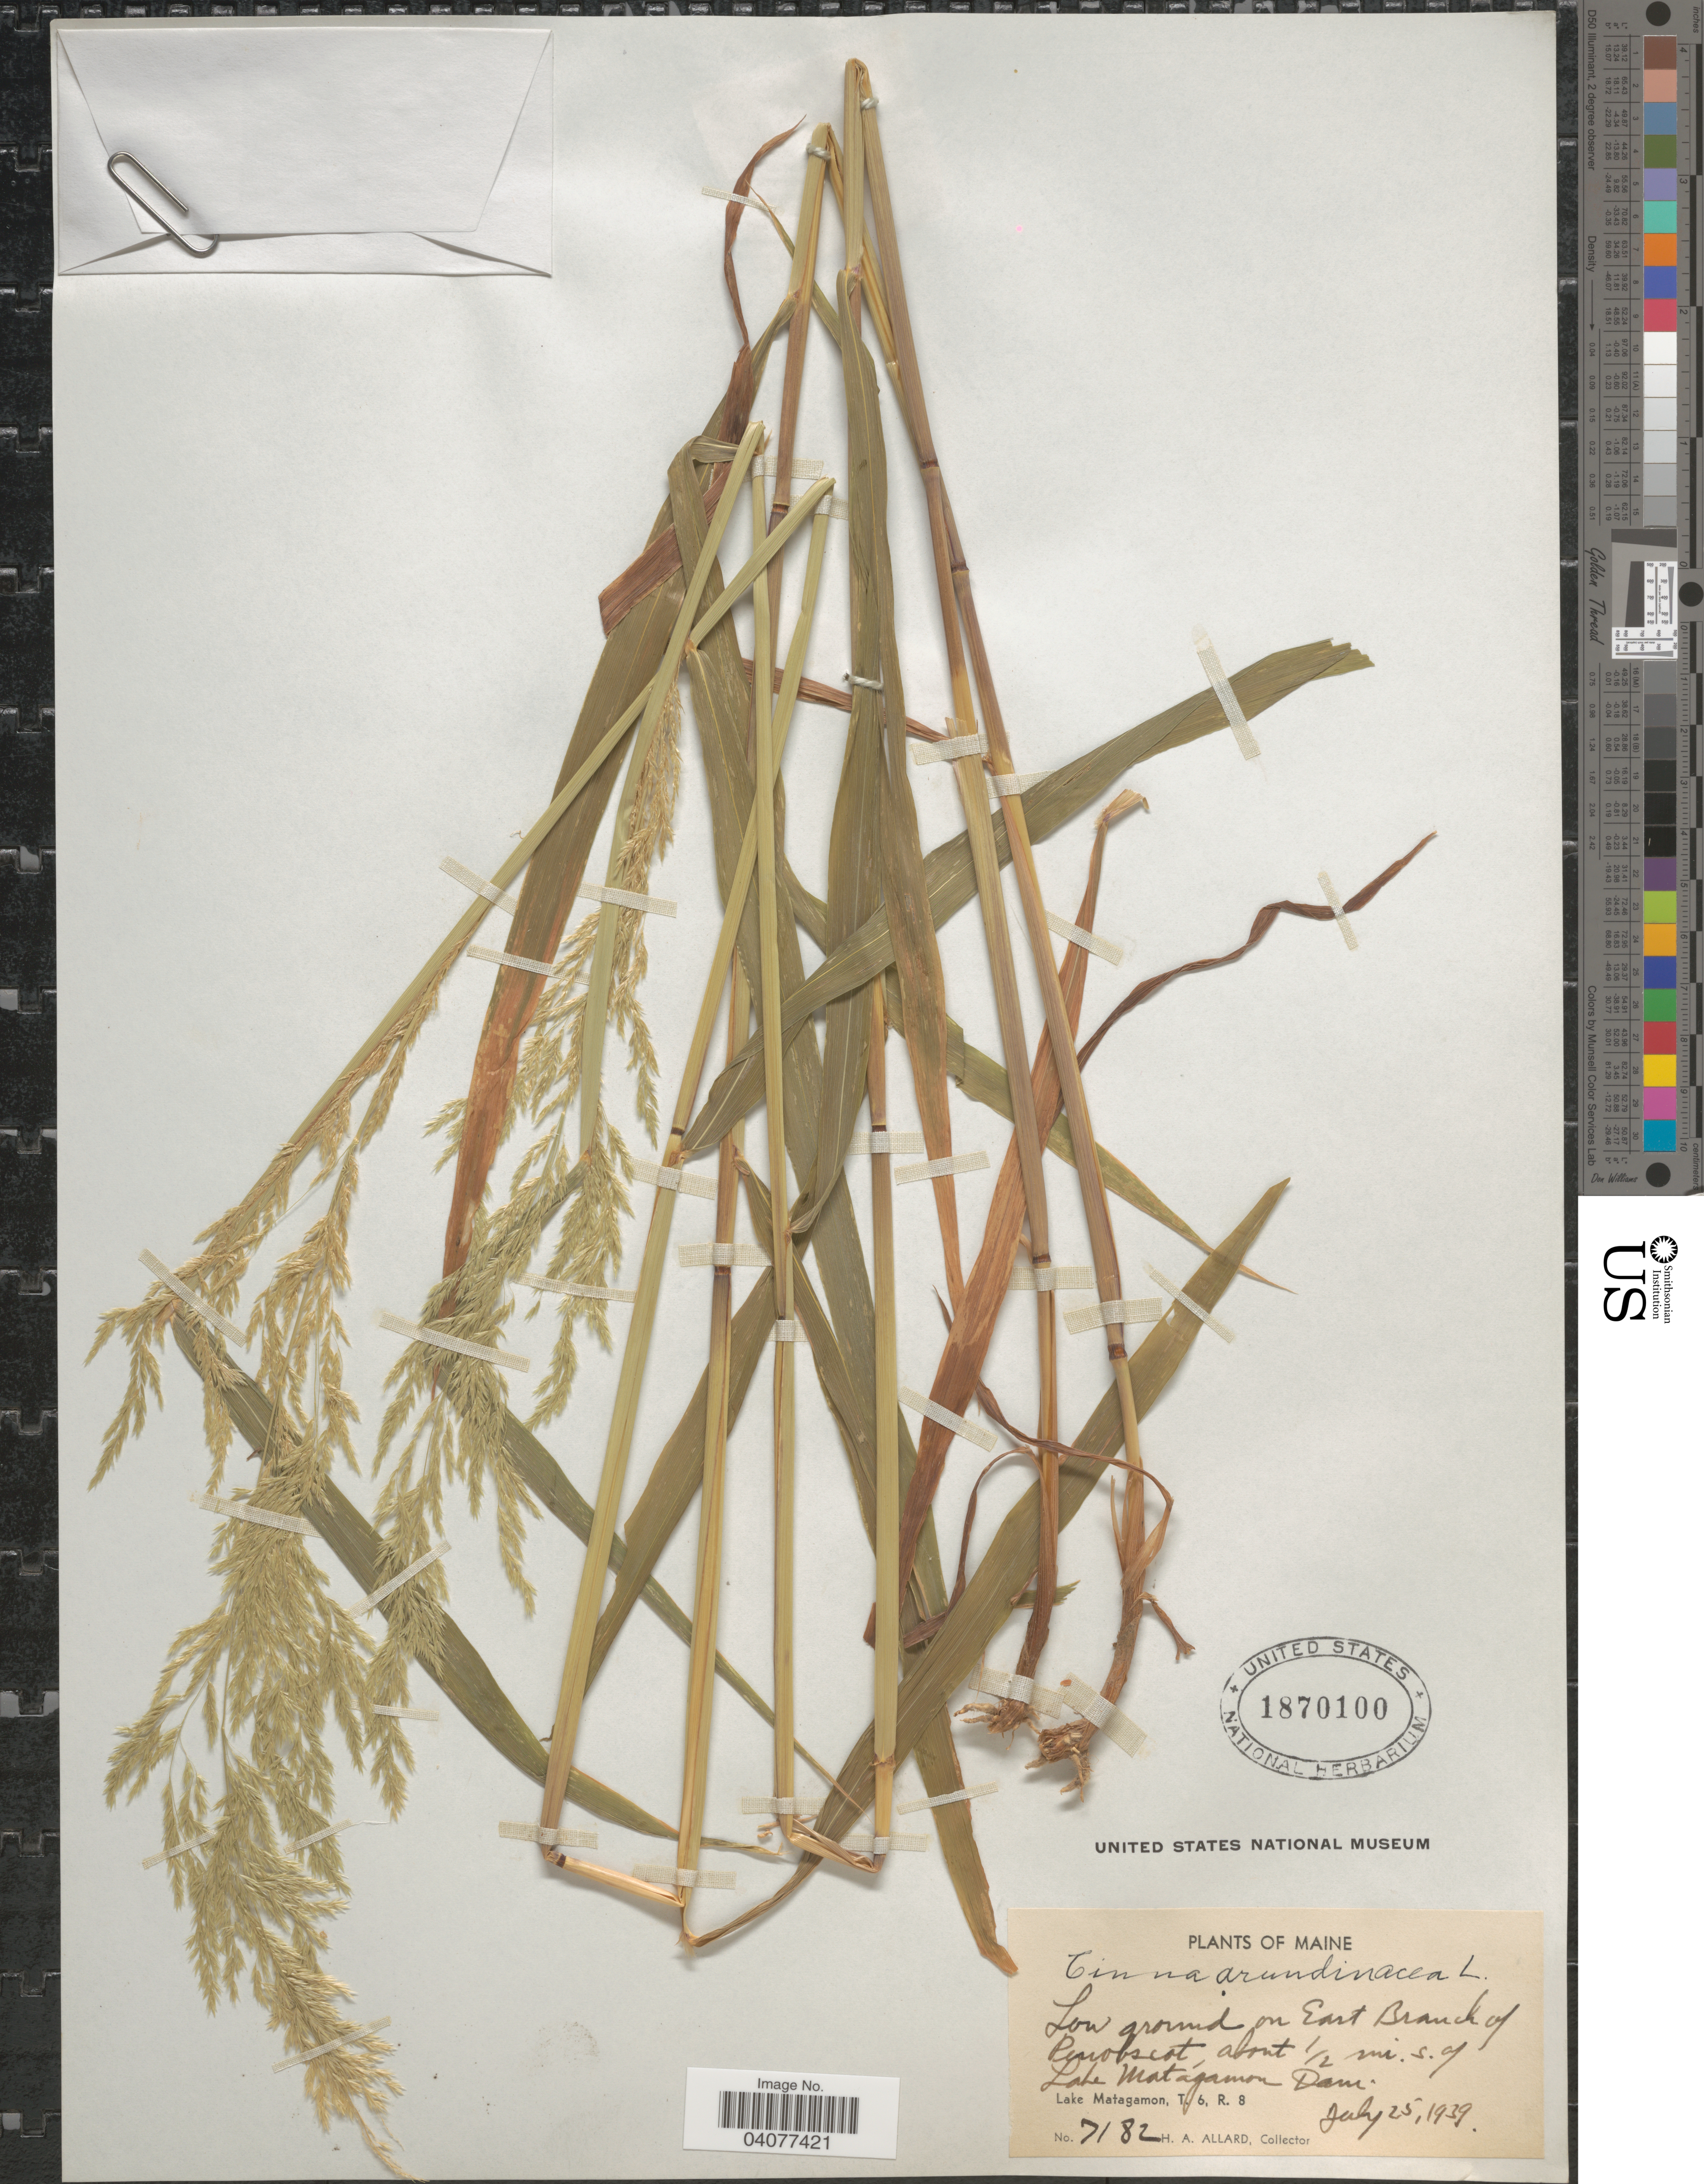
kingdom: Plantae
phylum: Tracheophyta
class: Liliopsida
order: Poales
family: Poaceae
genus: Cinna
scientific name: Cinna arundinacea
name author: L.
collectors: H. A. Allard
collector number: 7182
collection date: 1939-07-25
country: United States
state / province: Maine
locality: Low ground on East Branch of Penobscot, about ½ mi. s. of Lake Matágamon Dam. Lake Matagamon, T.6, R.8.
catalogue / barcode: US 1870100